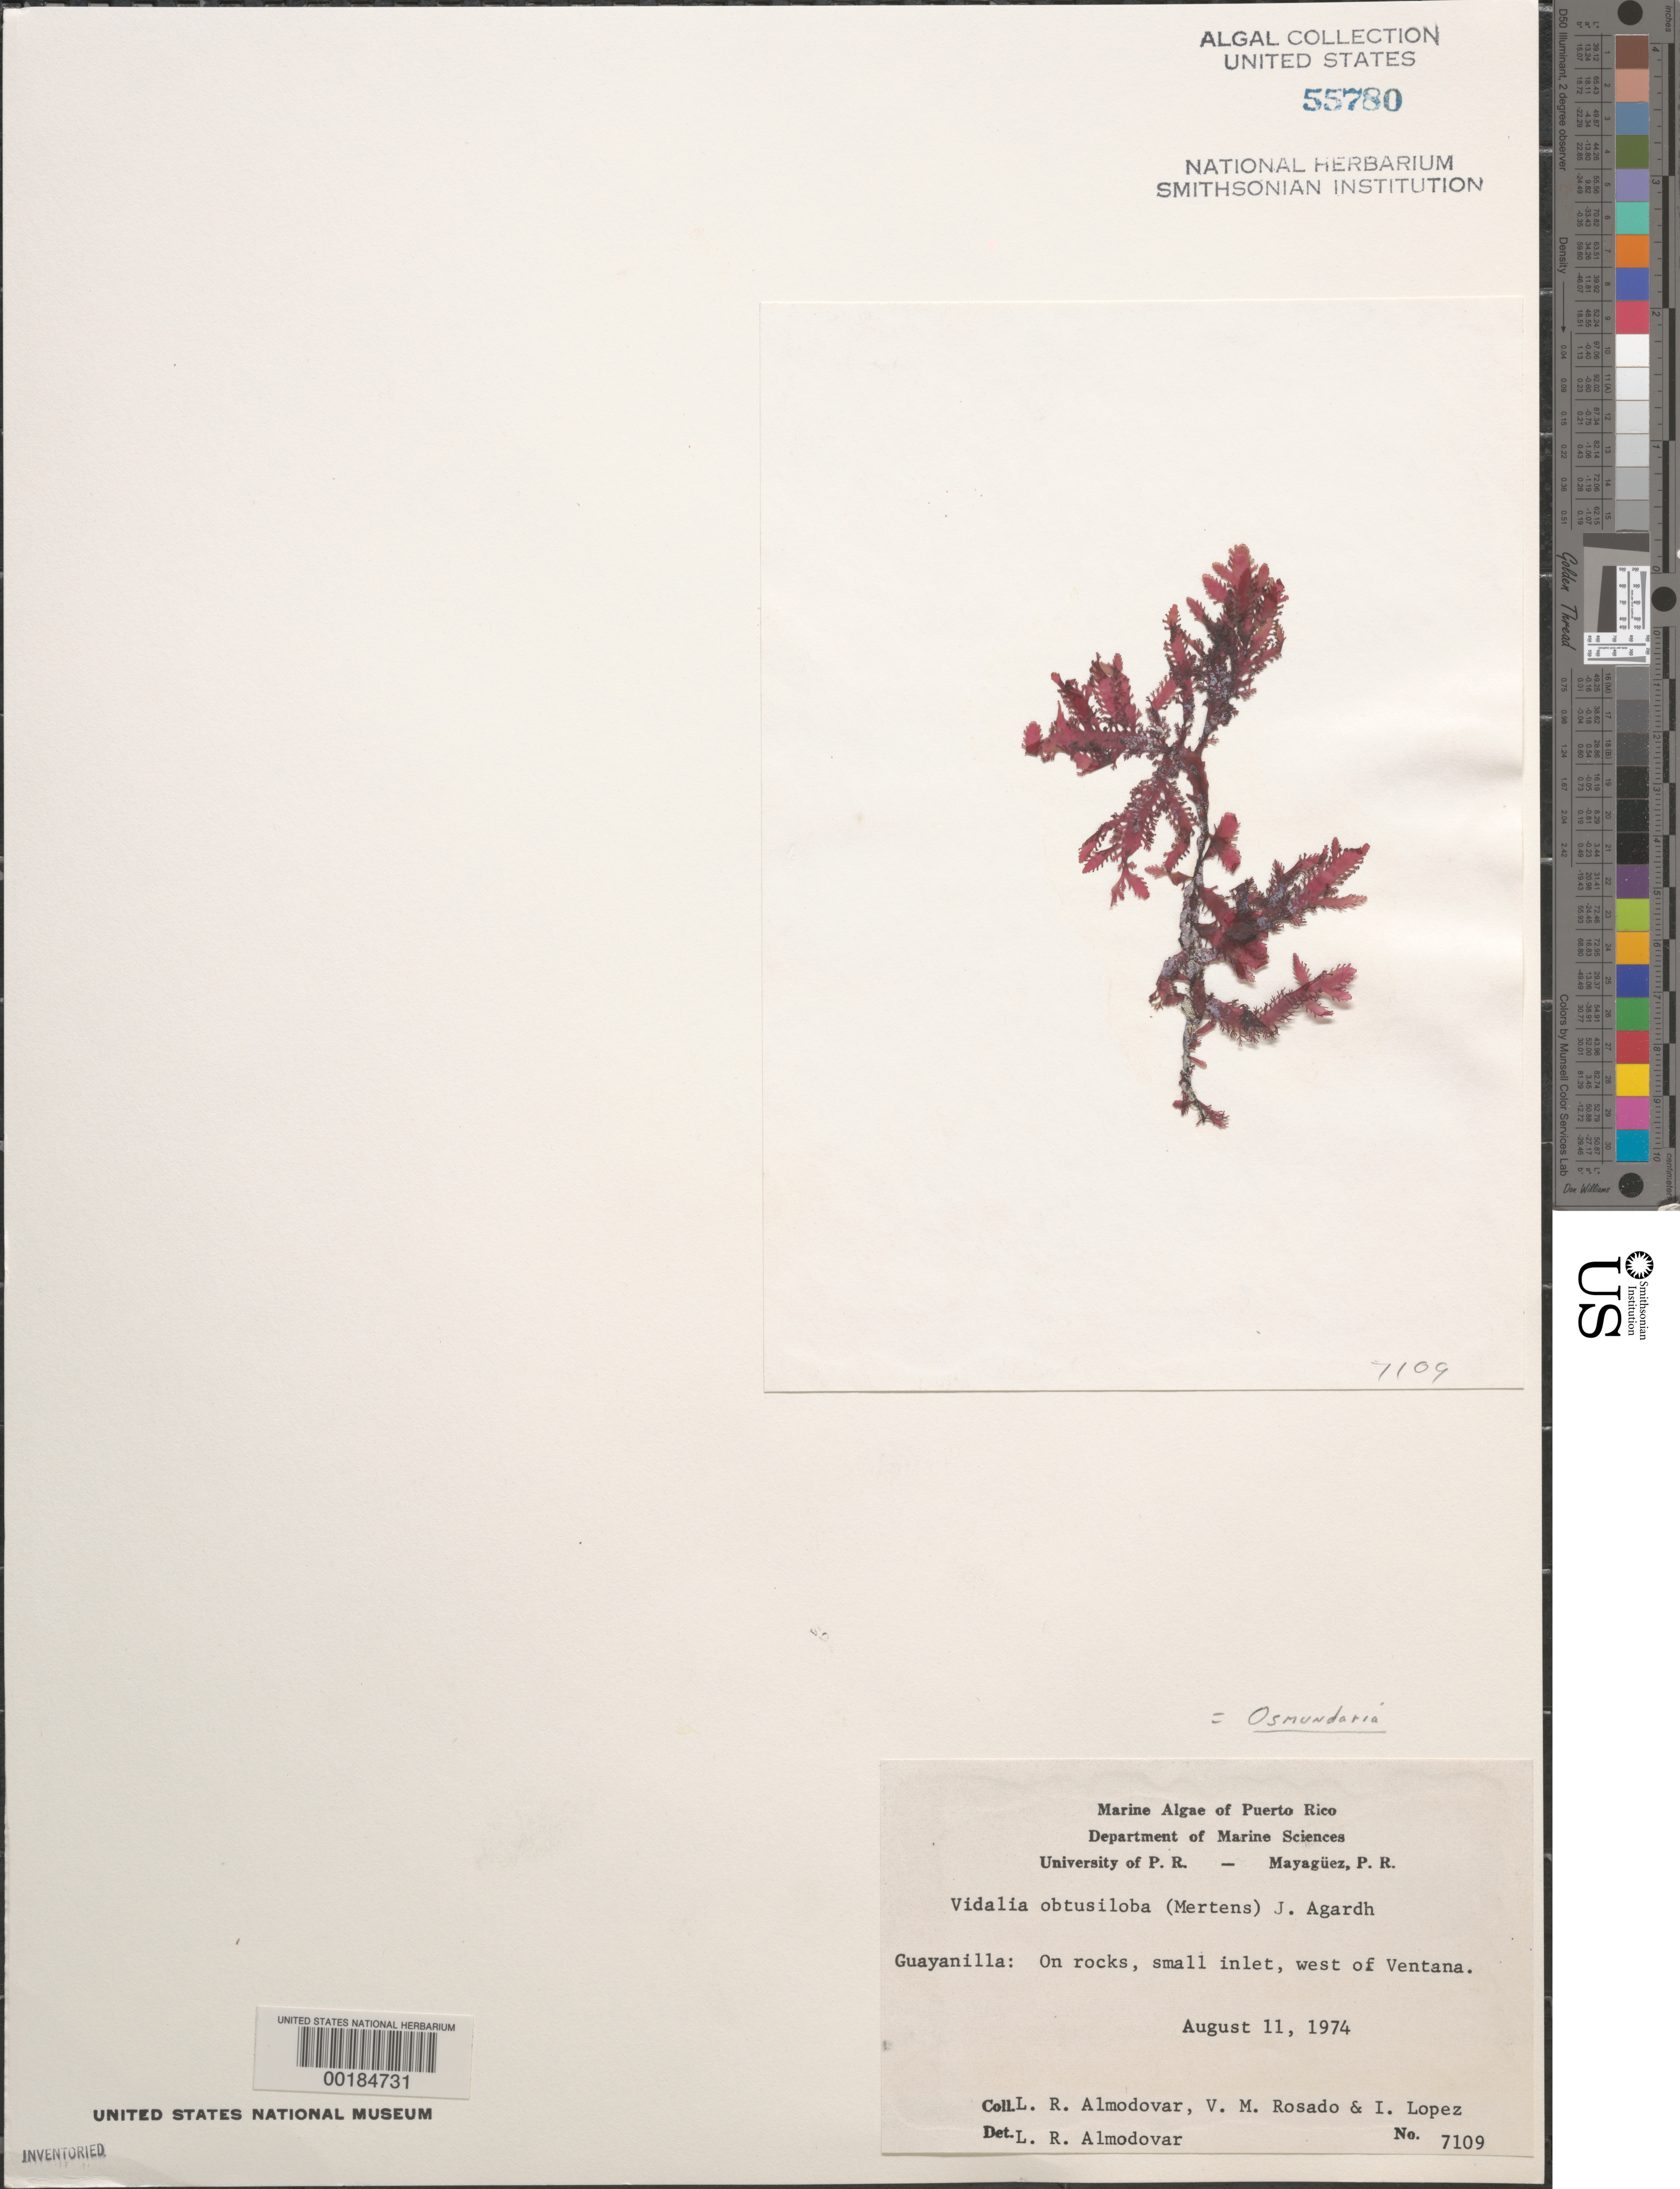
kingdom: Plantae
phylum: Rhodophyta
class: Florideophyceae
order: Ceramiales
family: Rhodomelaceae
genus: Vidalia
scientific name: Vidalia obtusiloba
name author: (C. Agardh) J. Agardh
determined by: Almodovar, L. R.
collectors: L. Almodovar, V. Rosado & I. Lopéz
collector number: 7109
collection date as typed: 11 Aug 1974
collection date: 1974-08-11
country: Puerto Rico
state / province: Guayanilla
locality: West of ventana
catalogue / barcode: US 55780